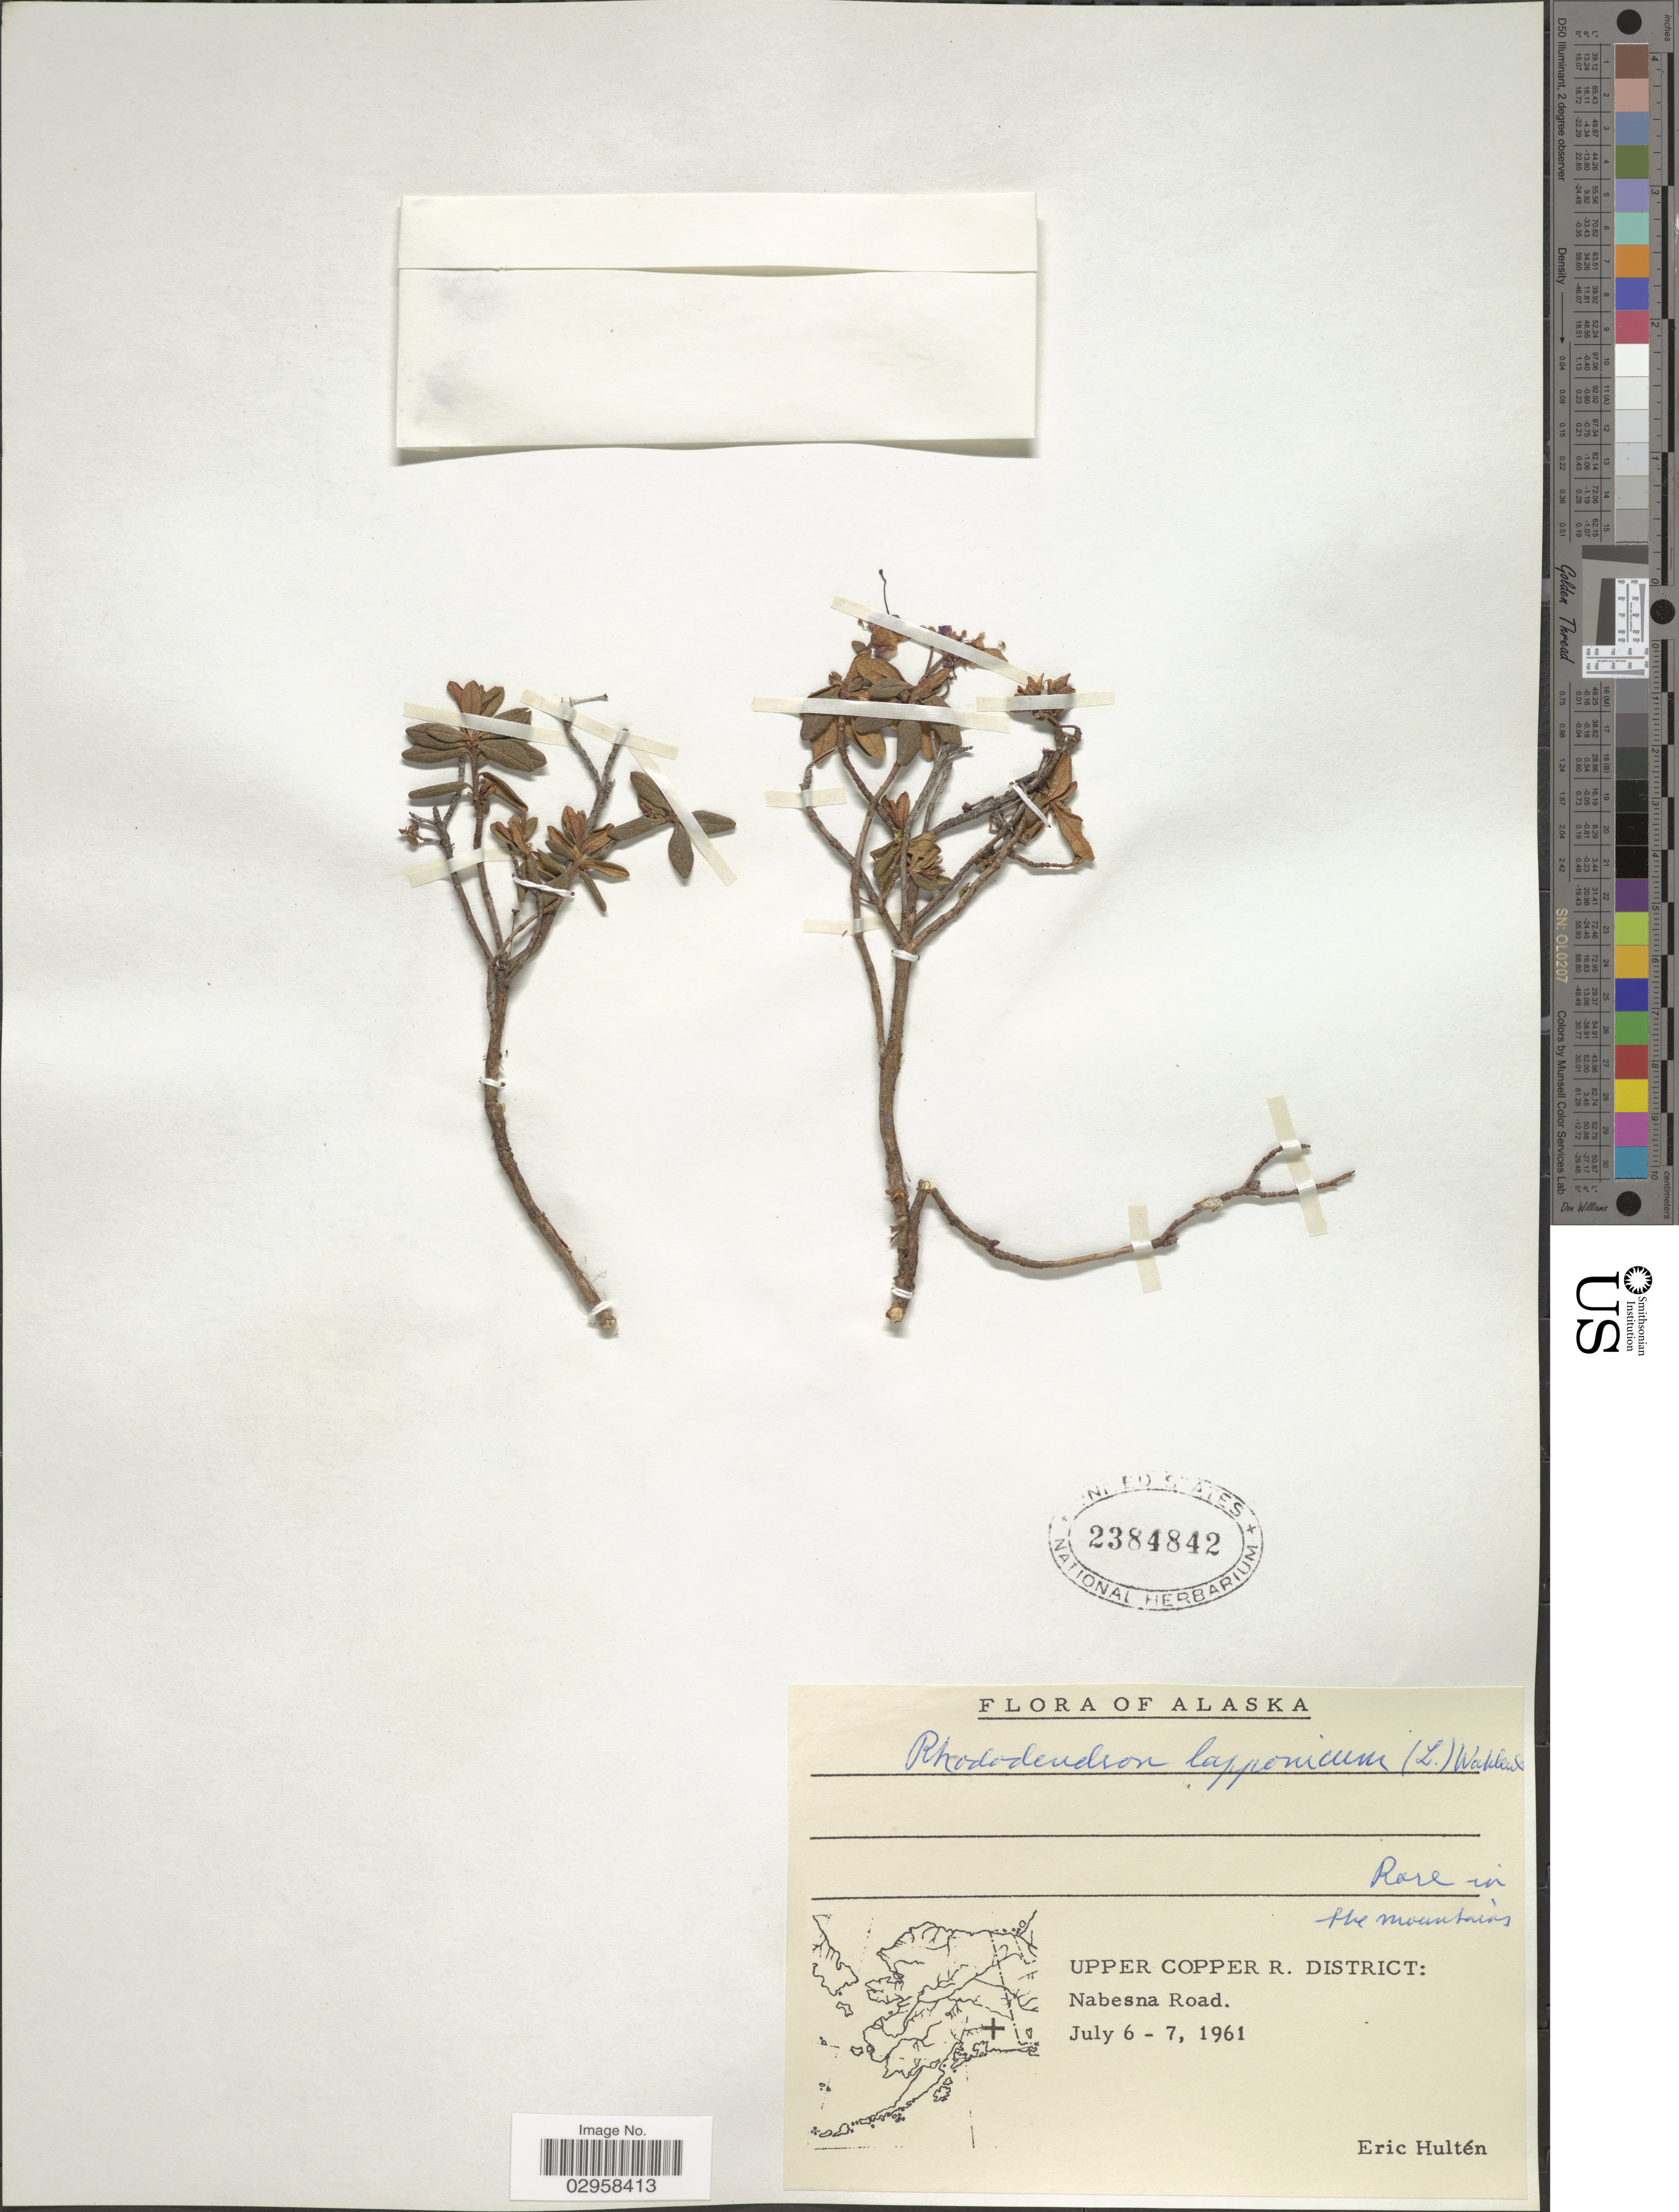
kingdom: Plantae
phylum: Tracheophyta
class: Magnoliopsida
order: Ericales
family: Ericaceae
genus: Rhododendron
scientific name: Rhododendron lapponicum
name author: (L.) Wahlenb.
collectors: E. G. Hultén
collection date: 1961-07-06/1961-07-07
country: United States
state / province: Alaska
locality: Upper Copper R. District: Nabesna Road.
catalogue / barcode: US 2384842